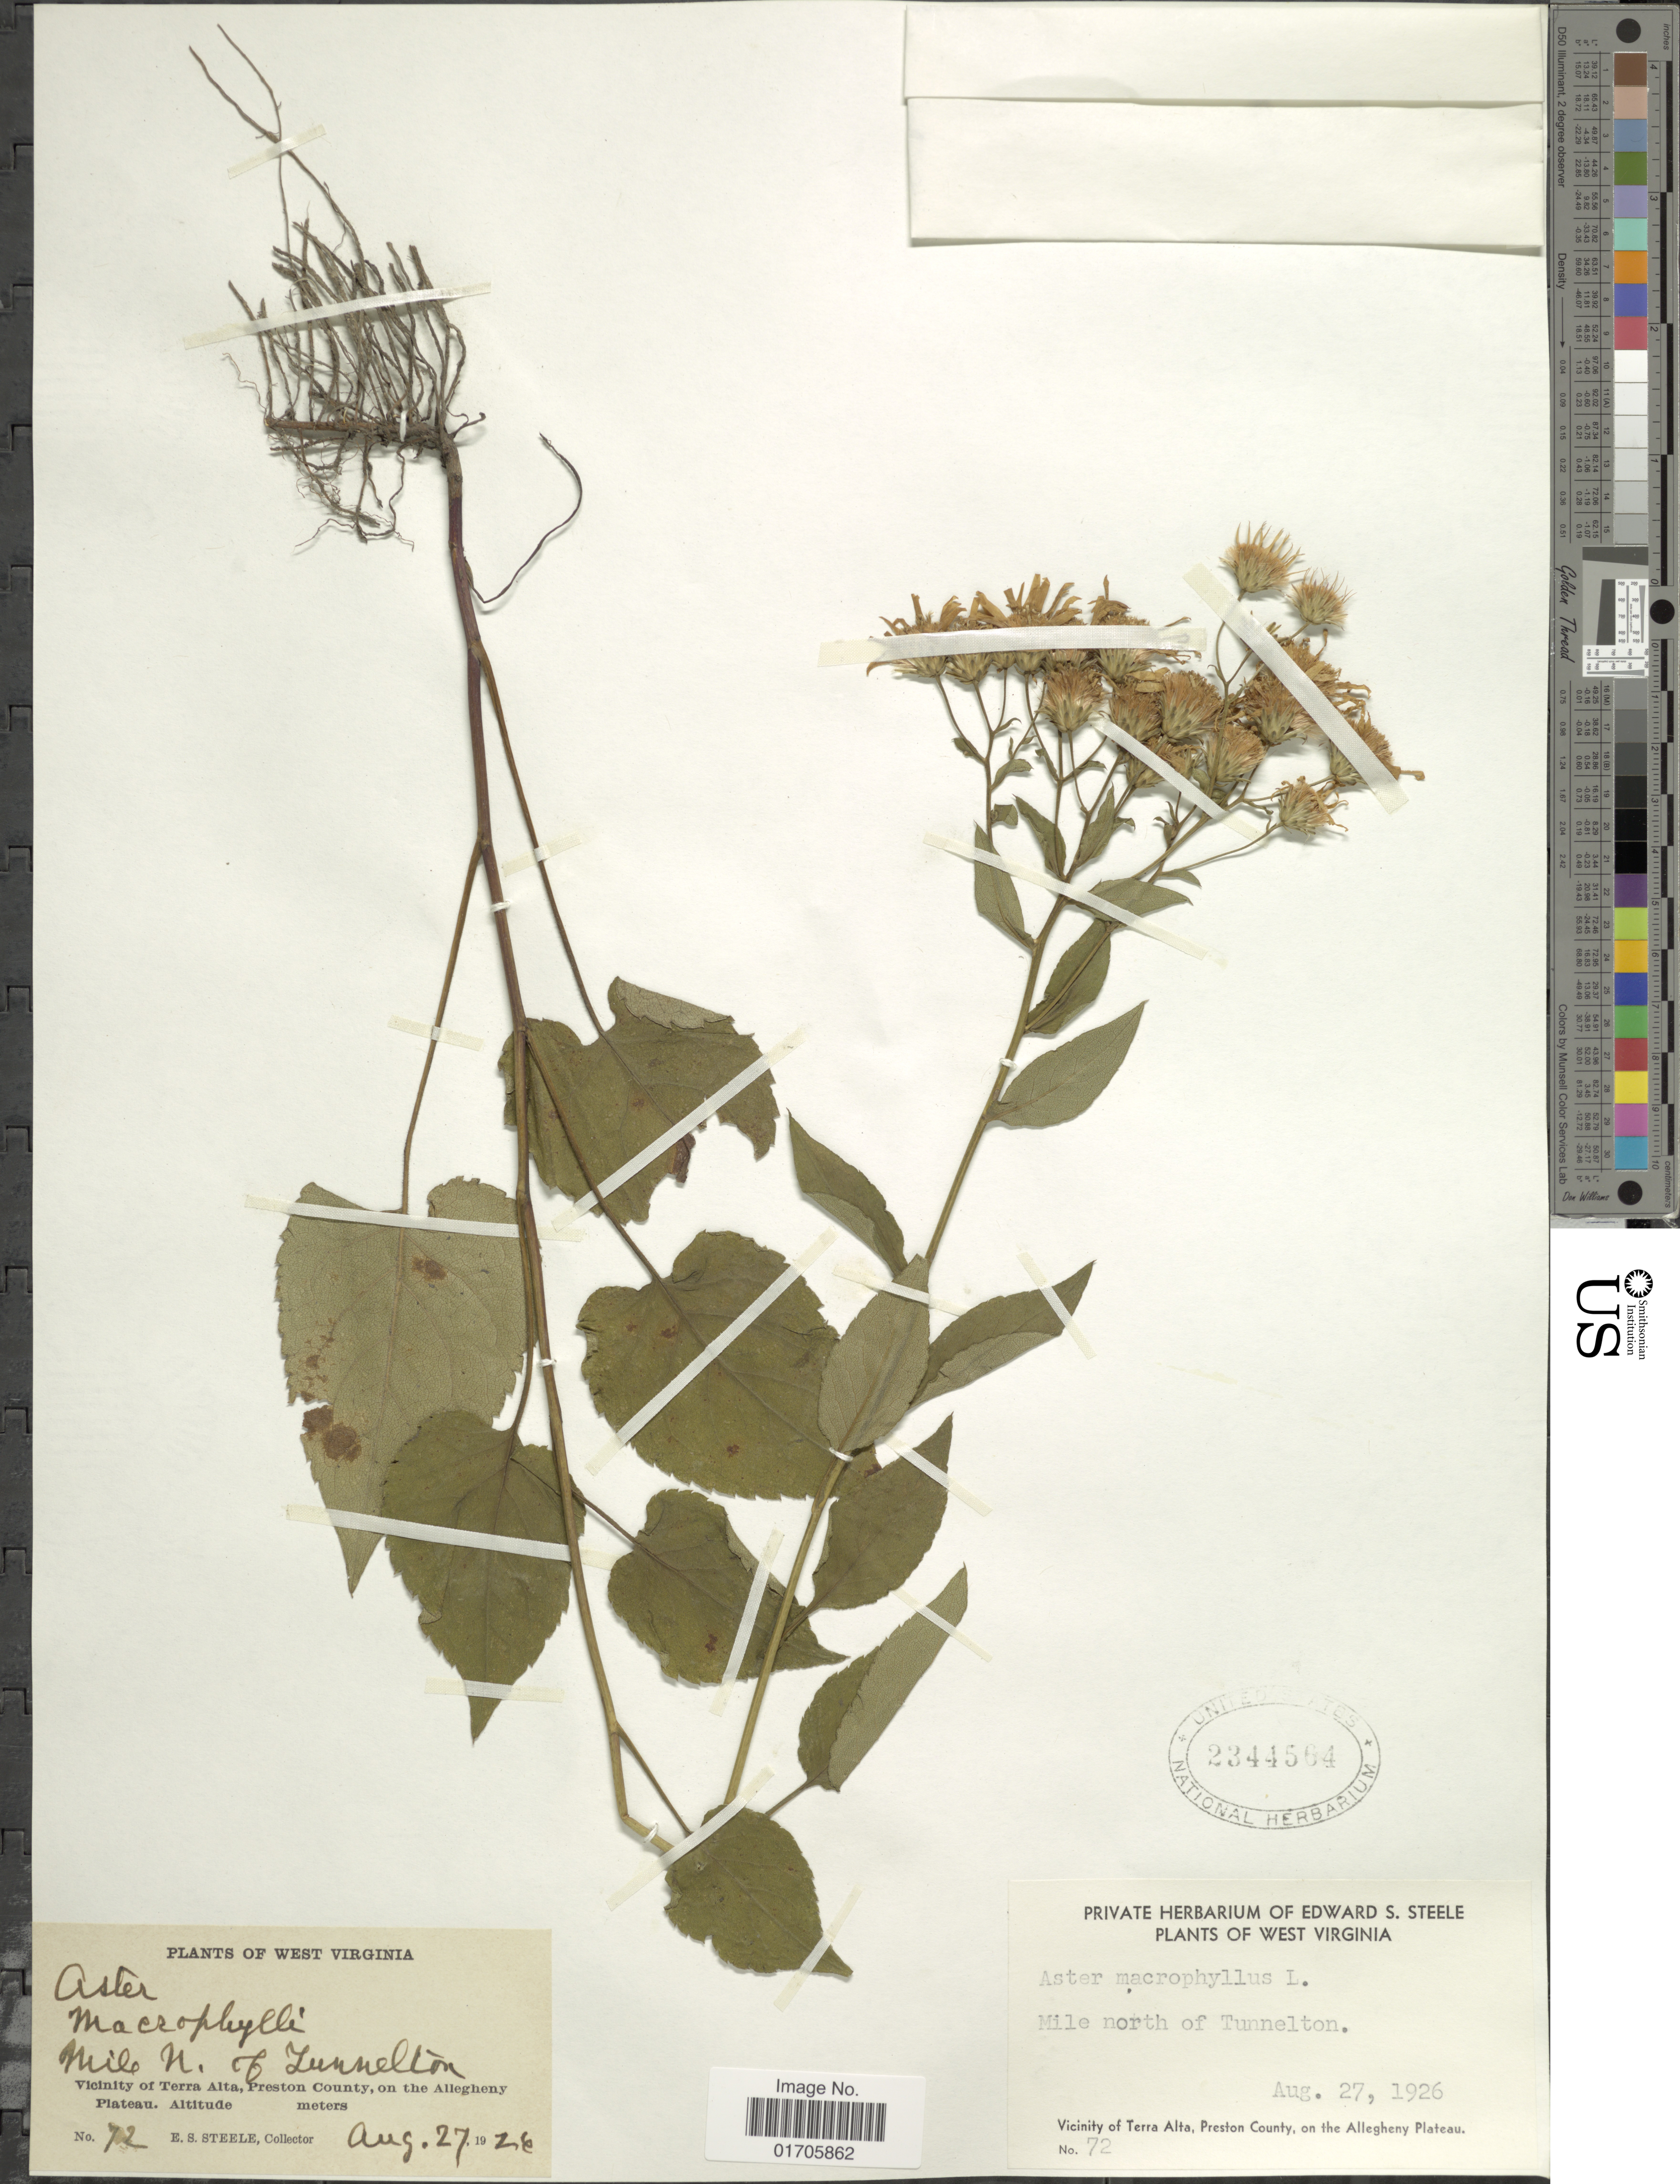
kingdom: Plantae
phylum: Tracheophyta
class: Magnoliopsida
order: Asterales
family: Asteraceae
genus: Eurybia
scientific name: Eurybia macrophylla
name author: (L.) Cass.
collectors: E. Steele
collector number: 72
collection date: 1926-08-27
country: United States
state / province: West Virginia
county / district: Preston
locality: Mile north of Tunnelton. Vicinity of Terra Alta, Preston County, on the Allegheny Plateau.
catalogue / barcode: US 2344564